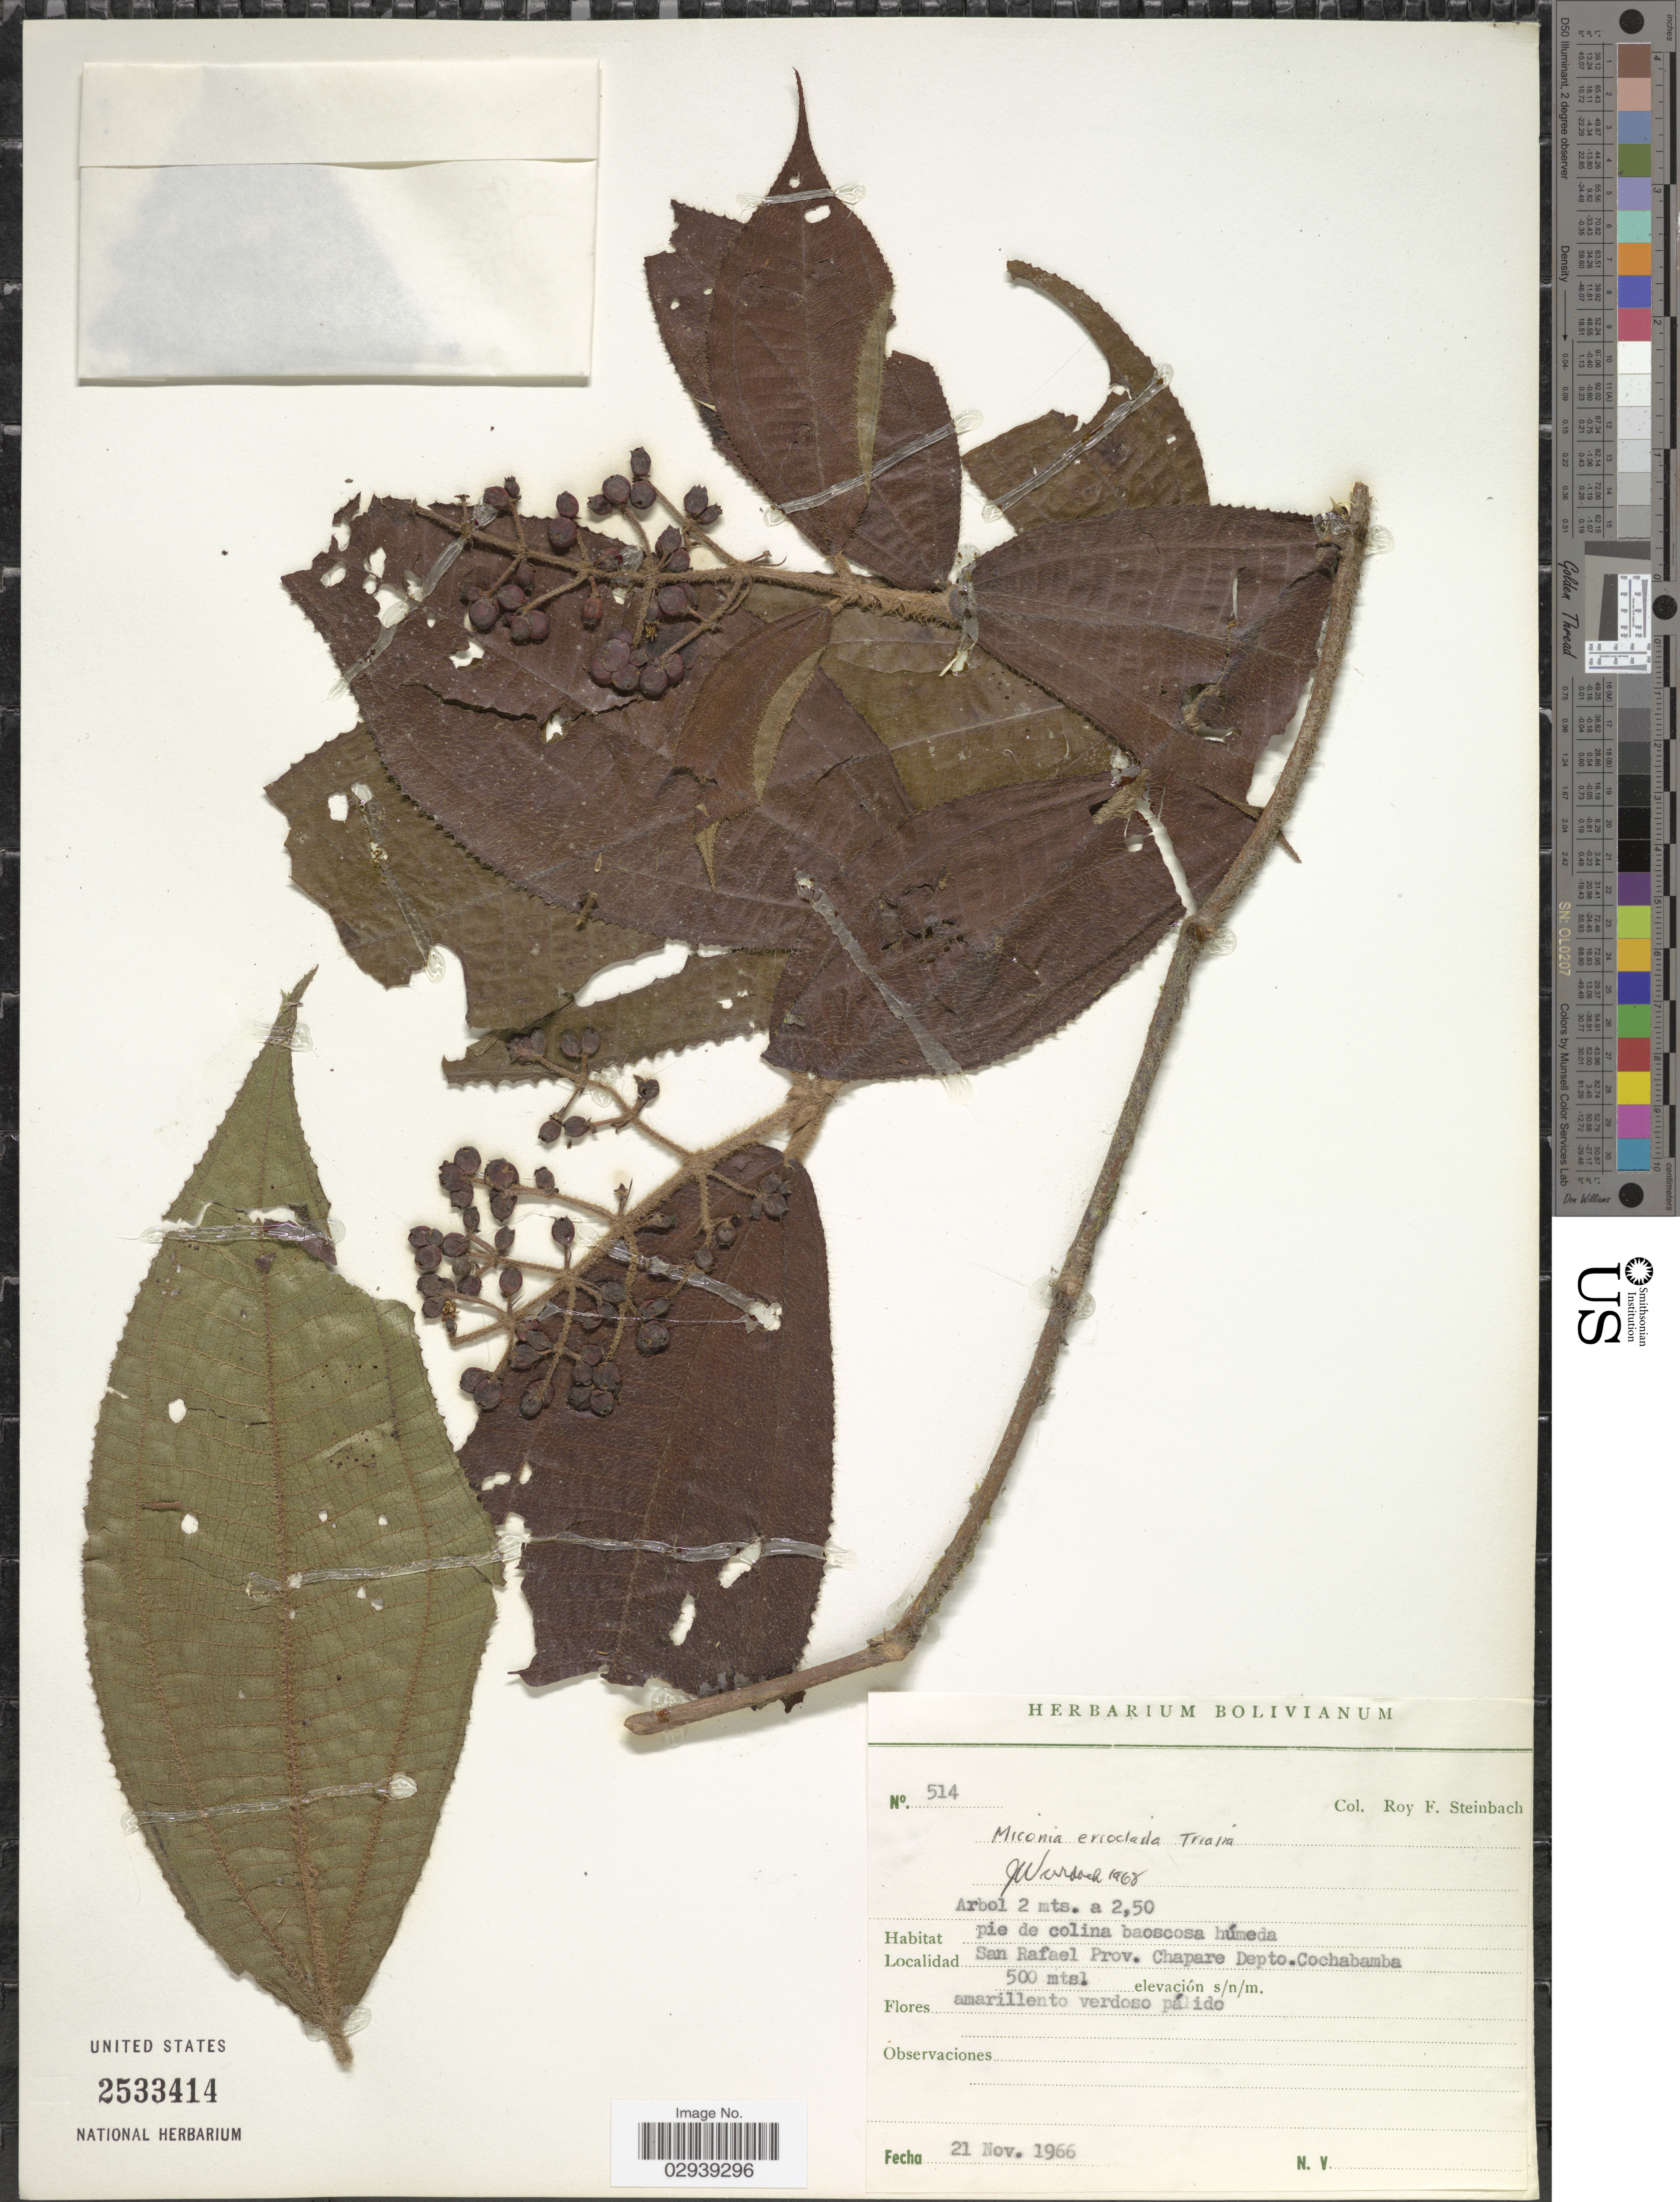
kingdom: Plantae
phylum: Tracheophyta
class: Magnoliopsida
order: Myrtales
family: Melastomataceae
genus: Miconia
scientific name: Miconia erioclada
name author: Triana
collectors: R. F. Steinbach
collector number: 514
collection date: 1966-11-21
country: Bolivia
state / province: Cochabamba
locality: San Rafael Prov. Chapare Depto. Cochabamba.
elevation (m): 500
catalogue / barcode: US 2533414